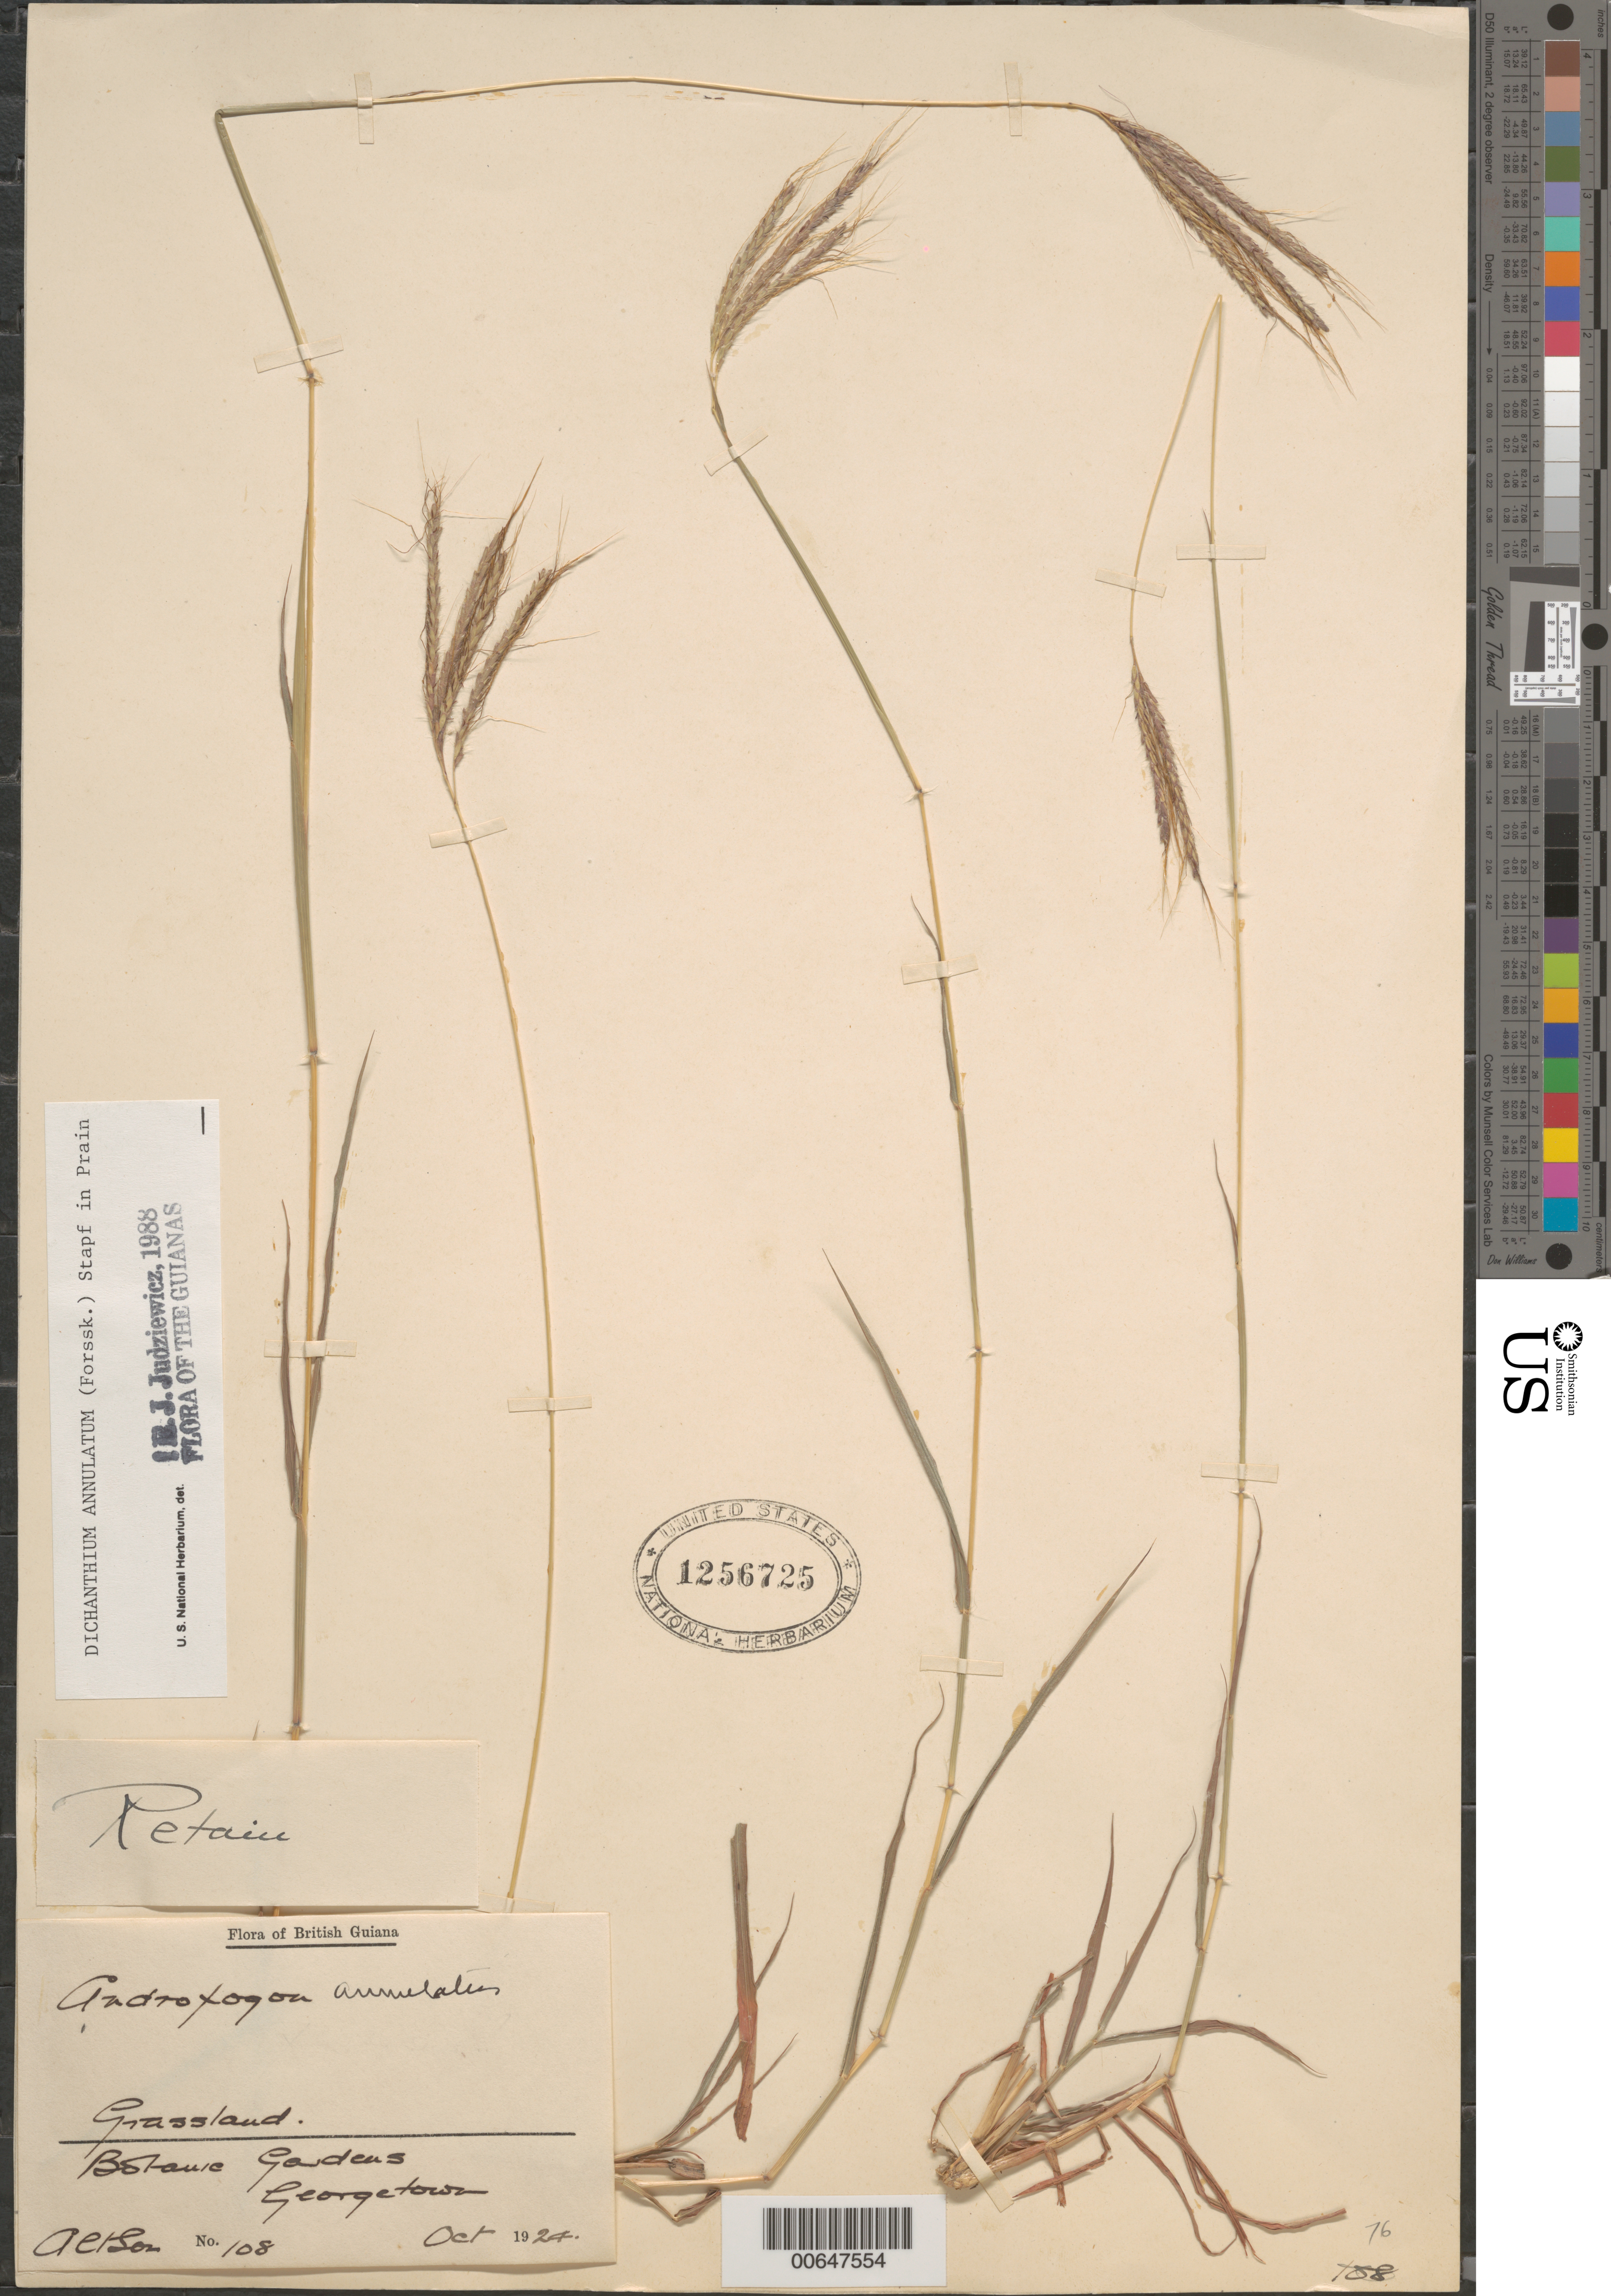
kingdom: Plantae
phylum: Tracheophyta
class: Liliopsida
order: Poales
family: Poaceae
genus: Dichanthium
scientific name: Dichanthium annulatum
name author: (Forssk.) Stapf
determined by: Judziewicz, E. J.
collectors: R. Altson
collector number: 108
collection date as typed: Oct-24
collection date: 1924-10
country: Guyana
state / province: Demerara-Mahaica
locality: Georgetown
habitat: Botanic Garden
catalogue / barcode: US 1256725